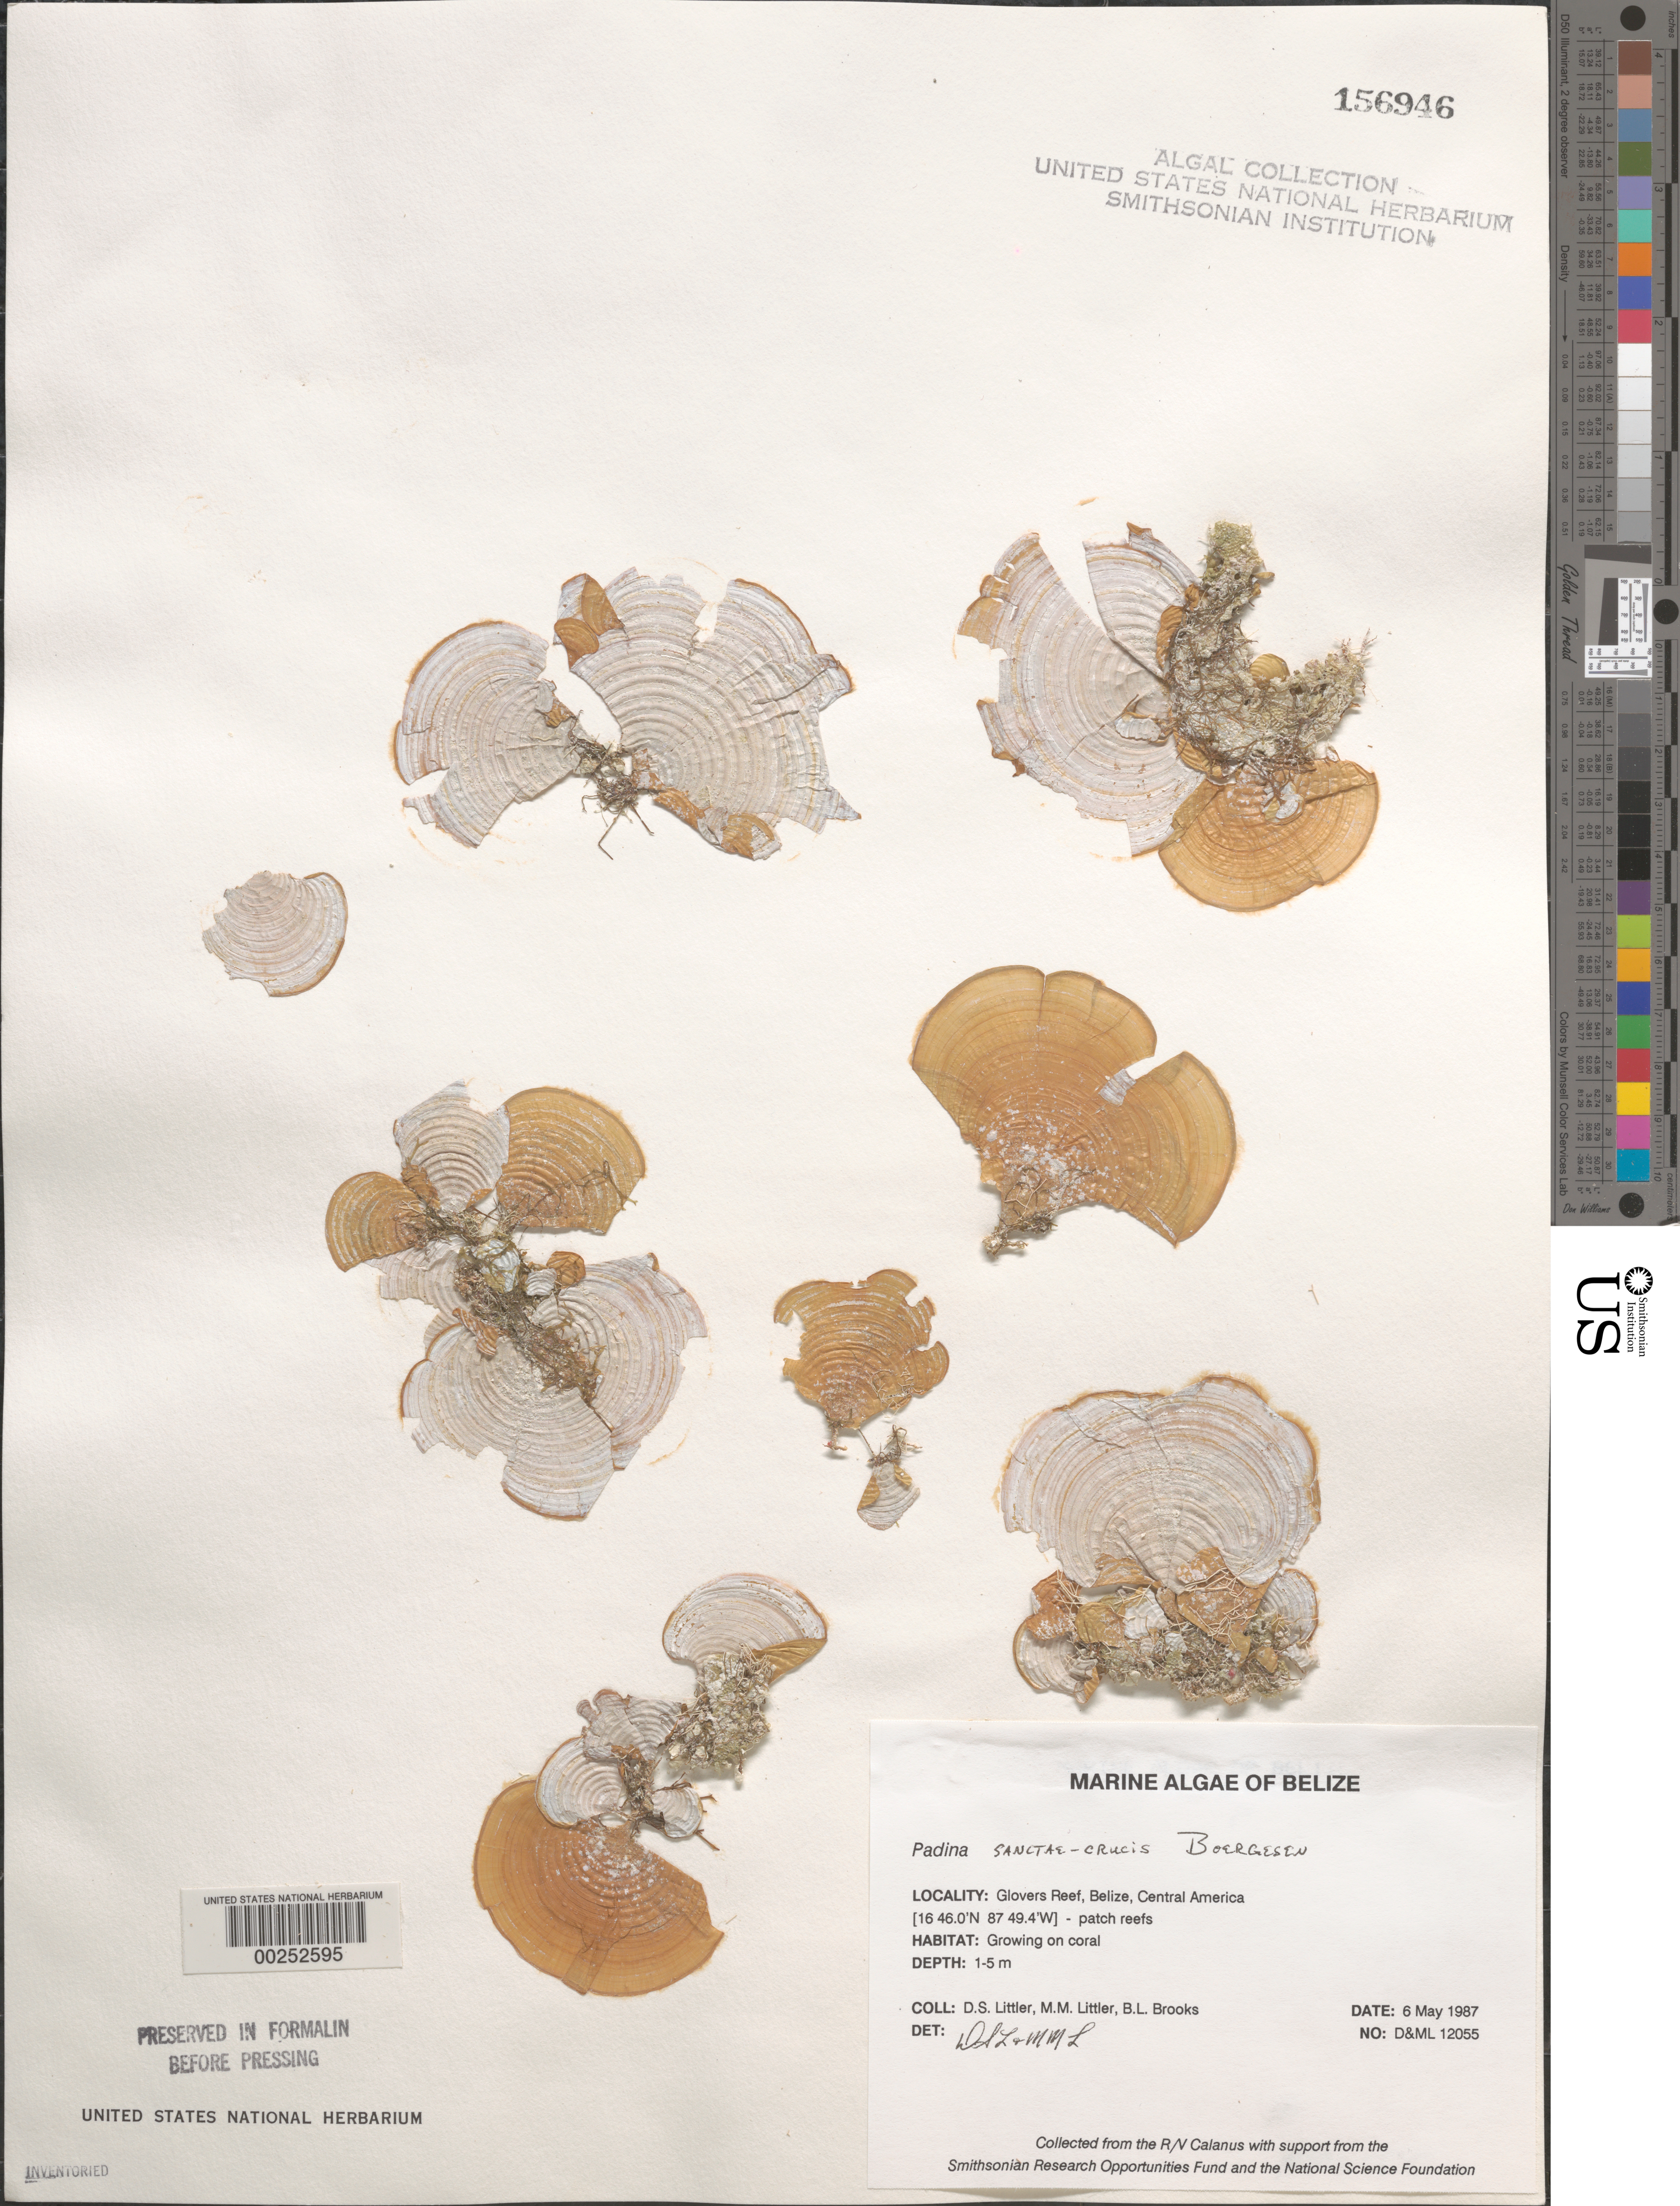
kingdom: Chromista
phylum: Ochrophyta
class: Phaeophyceae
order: Dictyotales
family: Dictyotaceae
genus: Padina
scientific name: Padina sanctae-crucis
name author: Børgesen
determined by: Littler, D. S.; Littler, M. M.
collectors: D. S. Littler, M. M. Littler & B. Brooks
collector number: D&ML 12055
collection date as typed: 06 May 1987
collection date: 1987-05-06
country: Belize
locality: Glover's Reef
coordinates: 16 46.0' N, 87 49.4' W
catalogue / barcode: US 156946